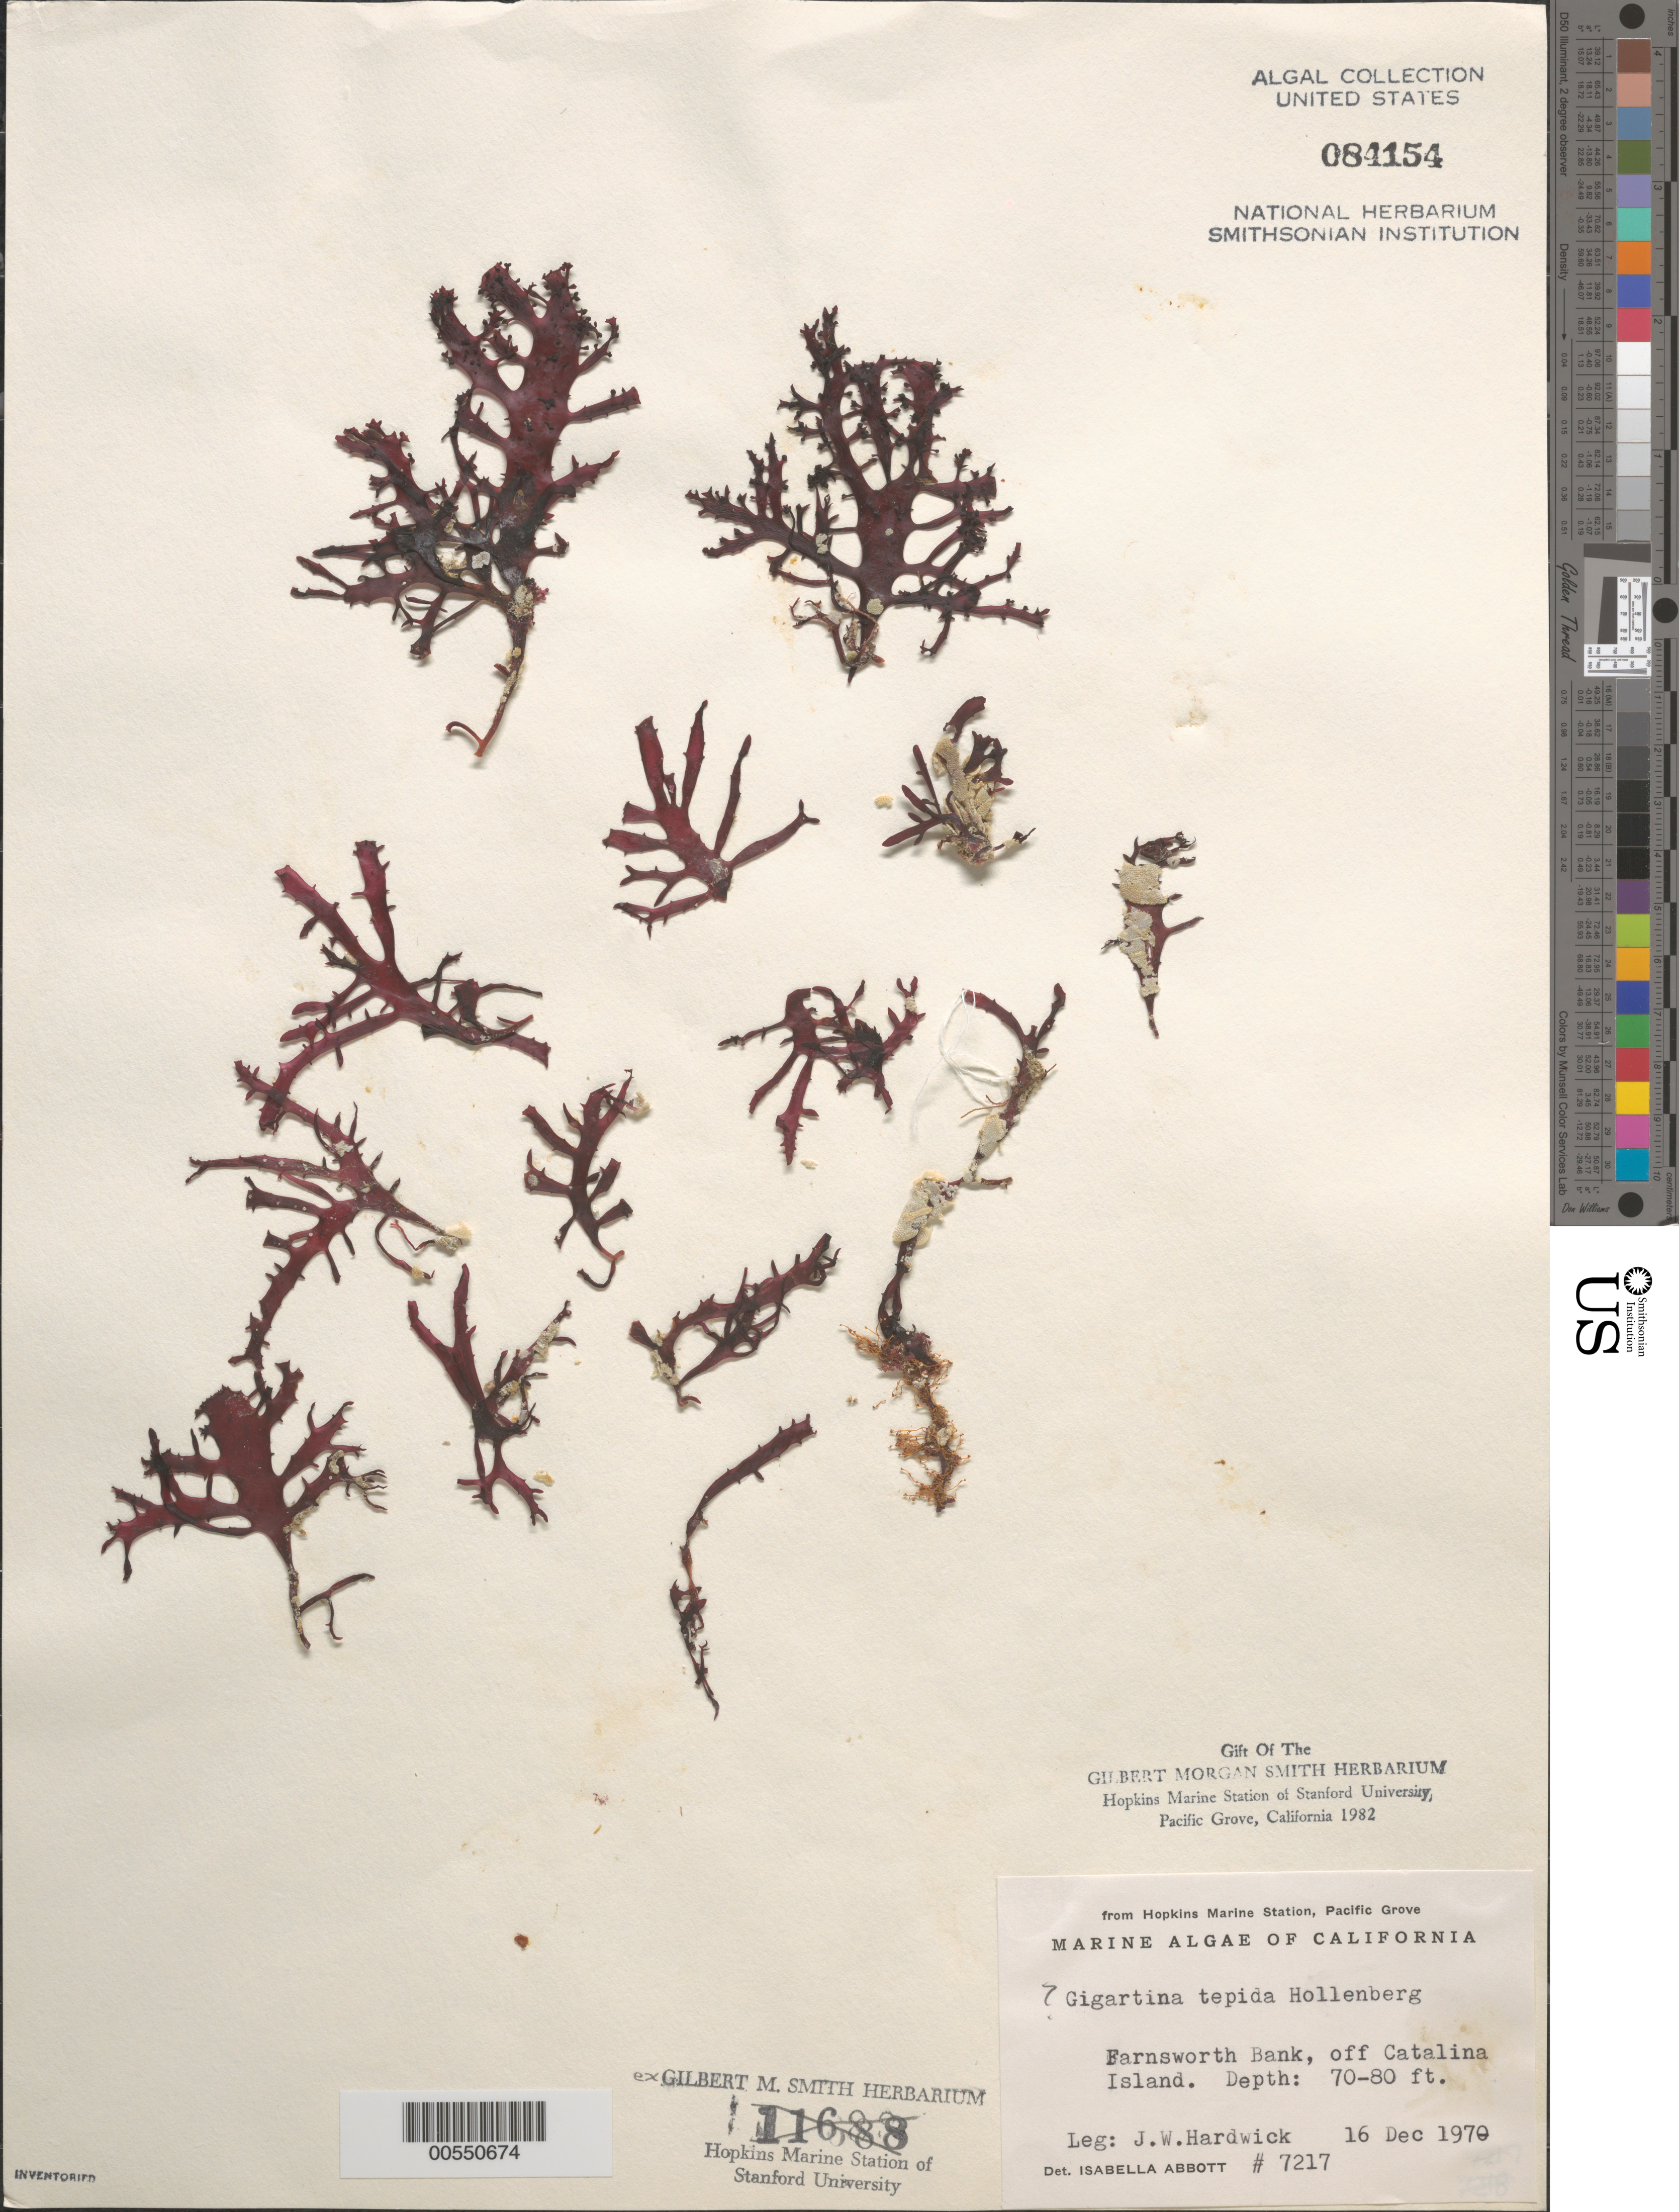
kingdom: Plantae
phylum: Rhodophyta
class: Florideophyceae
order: Gigartinales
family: Gigartinaceae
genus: Chondracanthus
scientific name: Chondracanthus tepidus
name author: (Hollenb.) Guiry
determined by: Algae name updating Project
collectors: J. Hardwick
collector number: IAA 7217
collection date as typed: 16 Dec 1970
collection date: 1970-12-16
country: United States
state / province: California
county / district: Los Angeles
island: Santa Catalina Island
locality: Farnsworth Bank, off the island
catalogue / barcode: US 84154